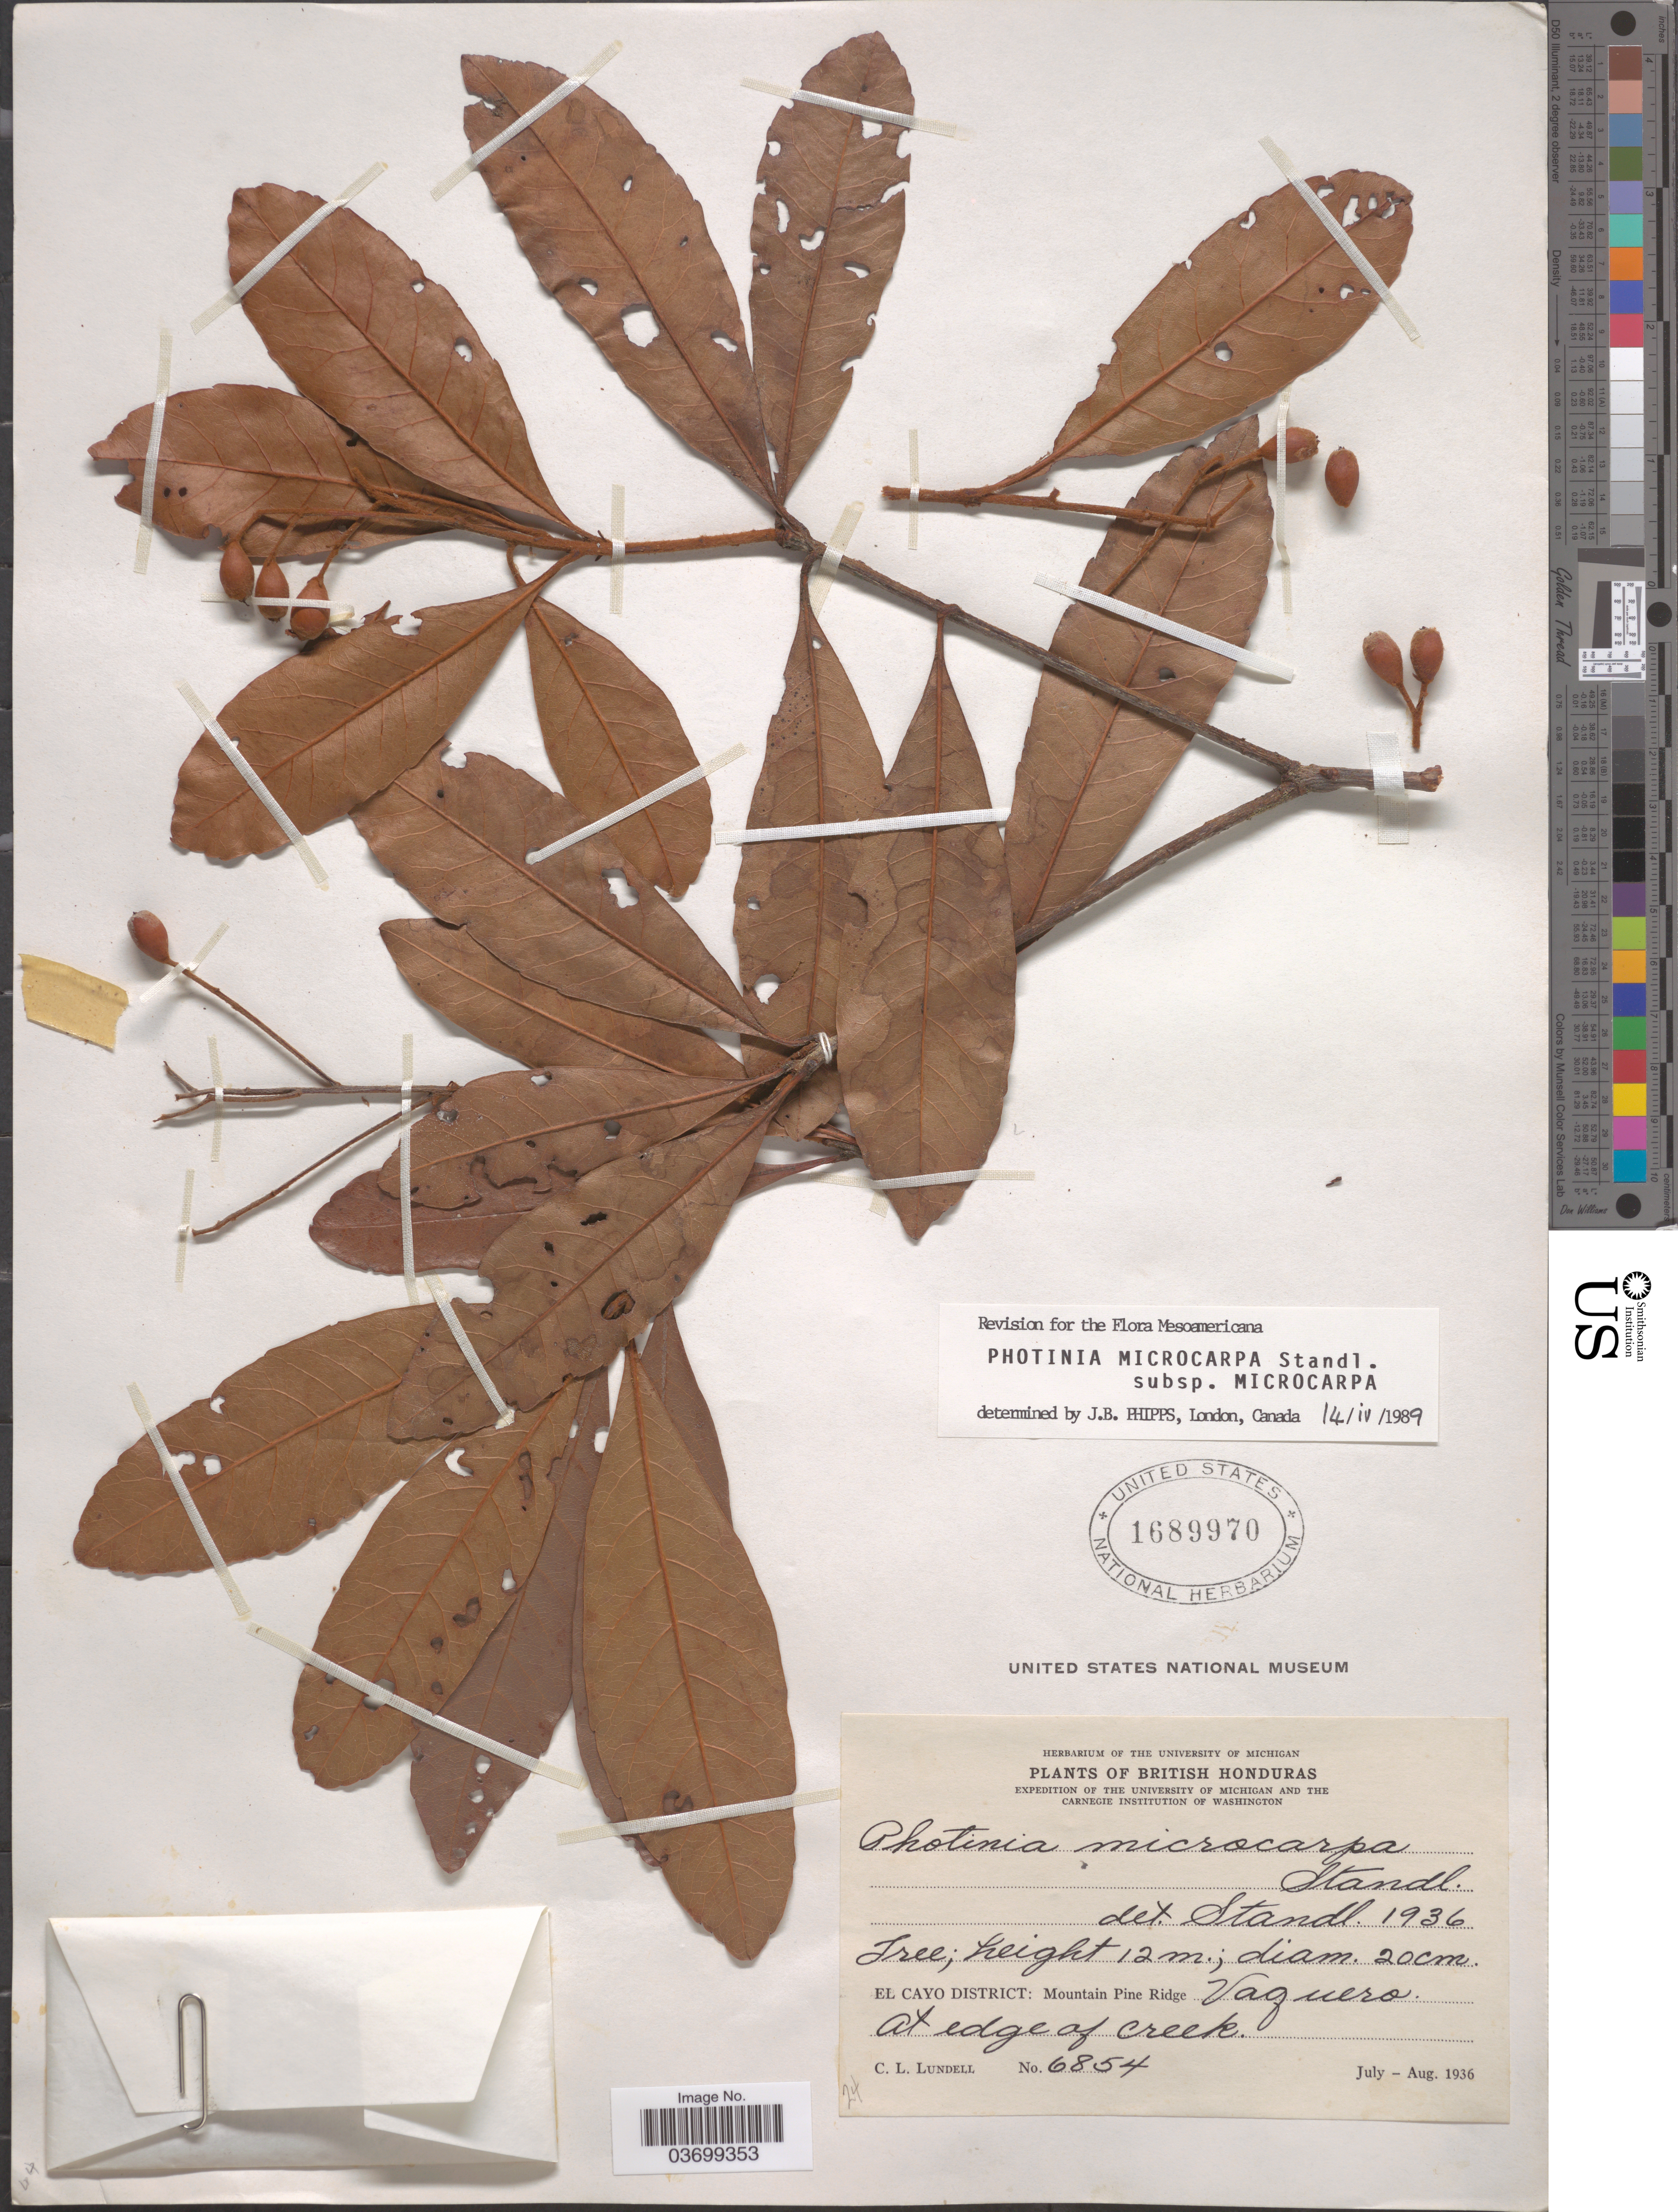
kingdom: Plantae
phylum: Tracheophyta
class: Magnoliopsida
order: Rosales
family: Rosaceae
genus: Phippsiomeles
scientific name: Phippsiomeles microcarpa subsp. microcarpa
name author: (Standl.) B.B. Liu & J. Wen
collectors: C. L. Lundell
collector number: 6854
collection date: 1936-07/1936-08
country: Belize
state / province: Cayo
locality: British Honduras. El Cayo District: Mountain Pine Ridge Vaguero at edge of creek.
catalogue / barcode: US 1689970